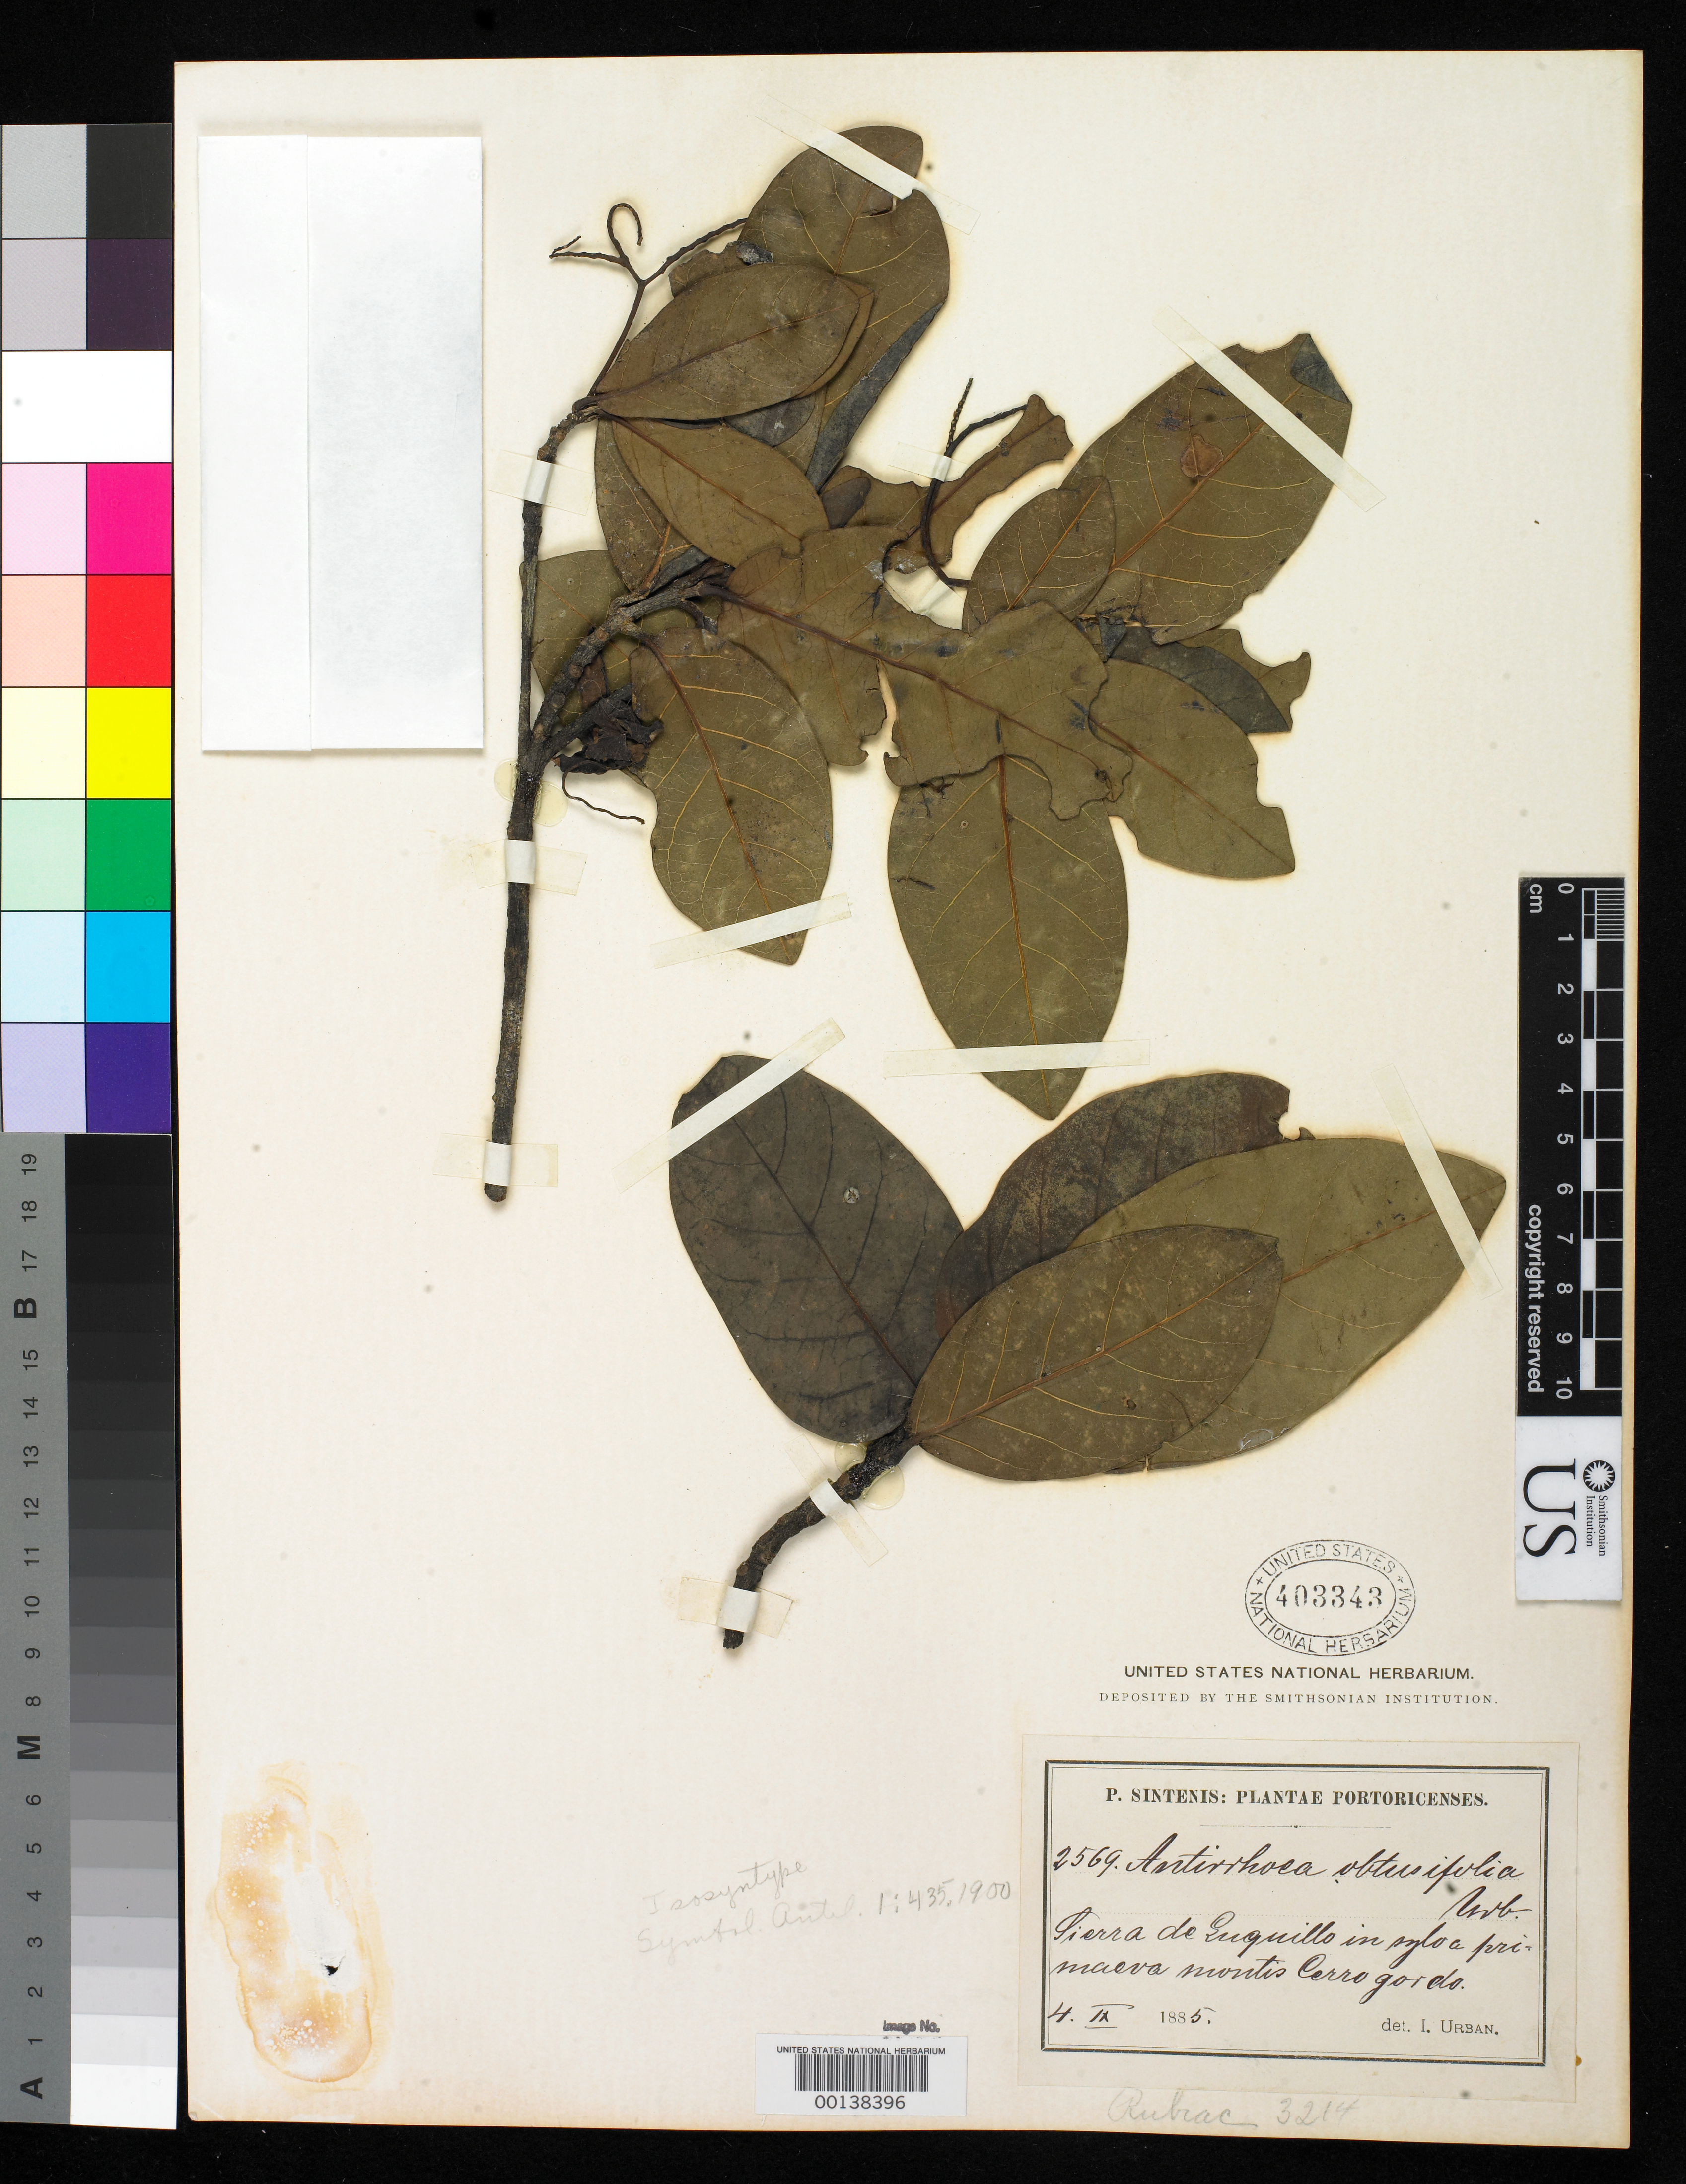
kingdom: Plantae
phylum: Tracheophyta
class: Magnoliopsida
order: Gentianales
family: Rubiaceae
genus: Antirhea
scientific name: Antirhea obtusifolia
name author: Urb.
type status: Isosyntype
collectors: P. Sintenis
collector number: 2569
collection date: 1885-09-04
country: Puerto Rico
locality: Sierra de Luquillo in sylva primaeva montis Serro Gordo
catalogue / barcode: US 403343